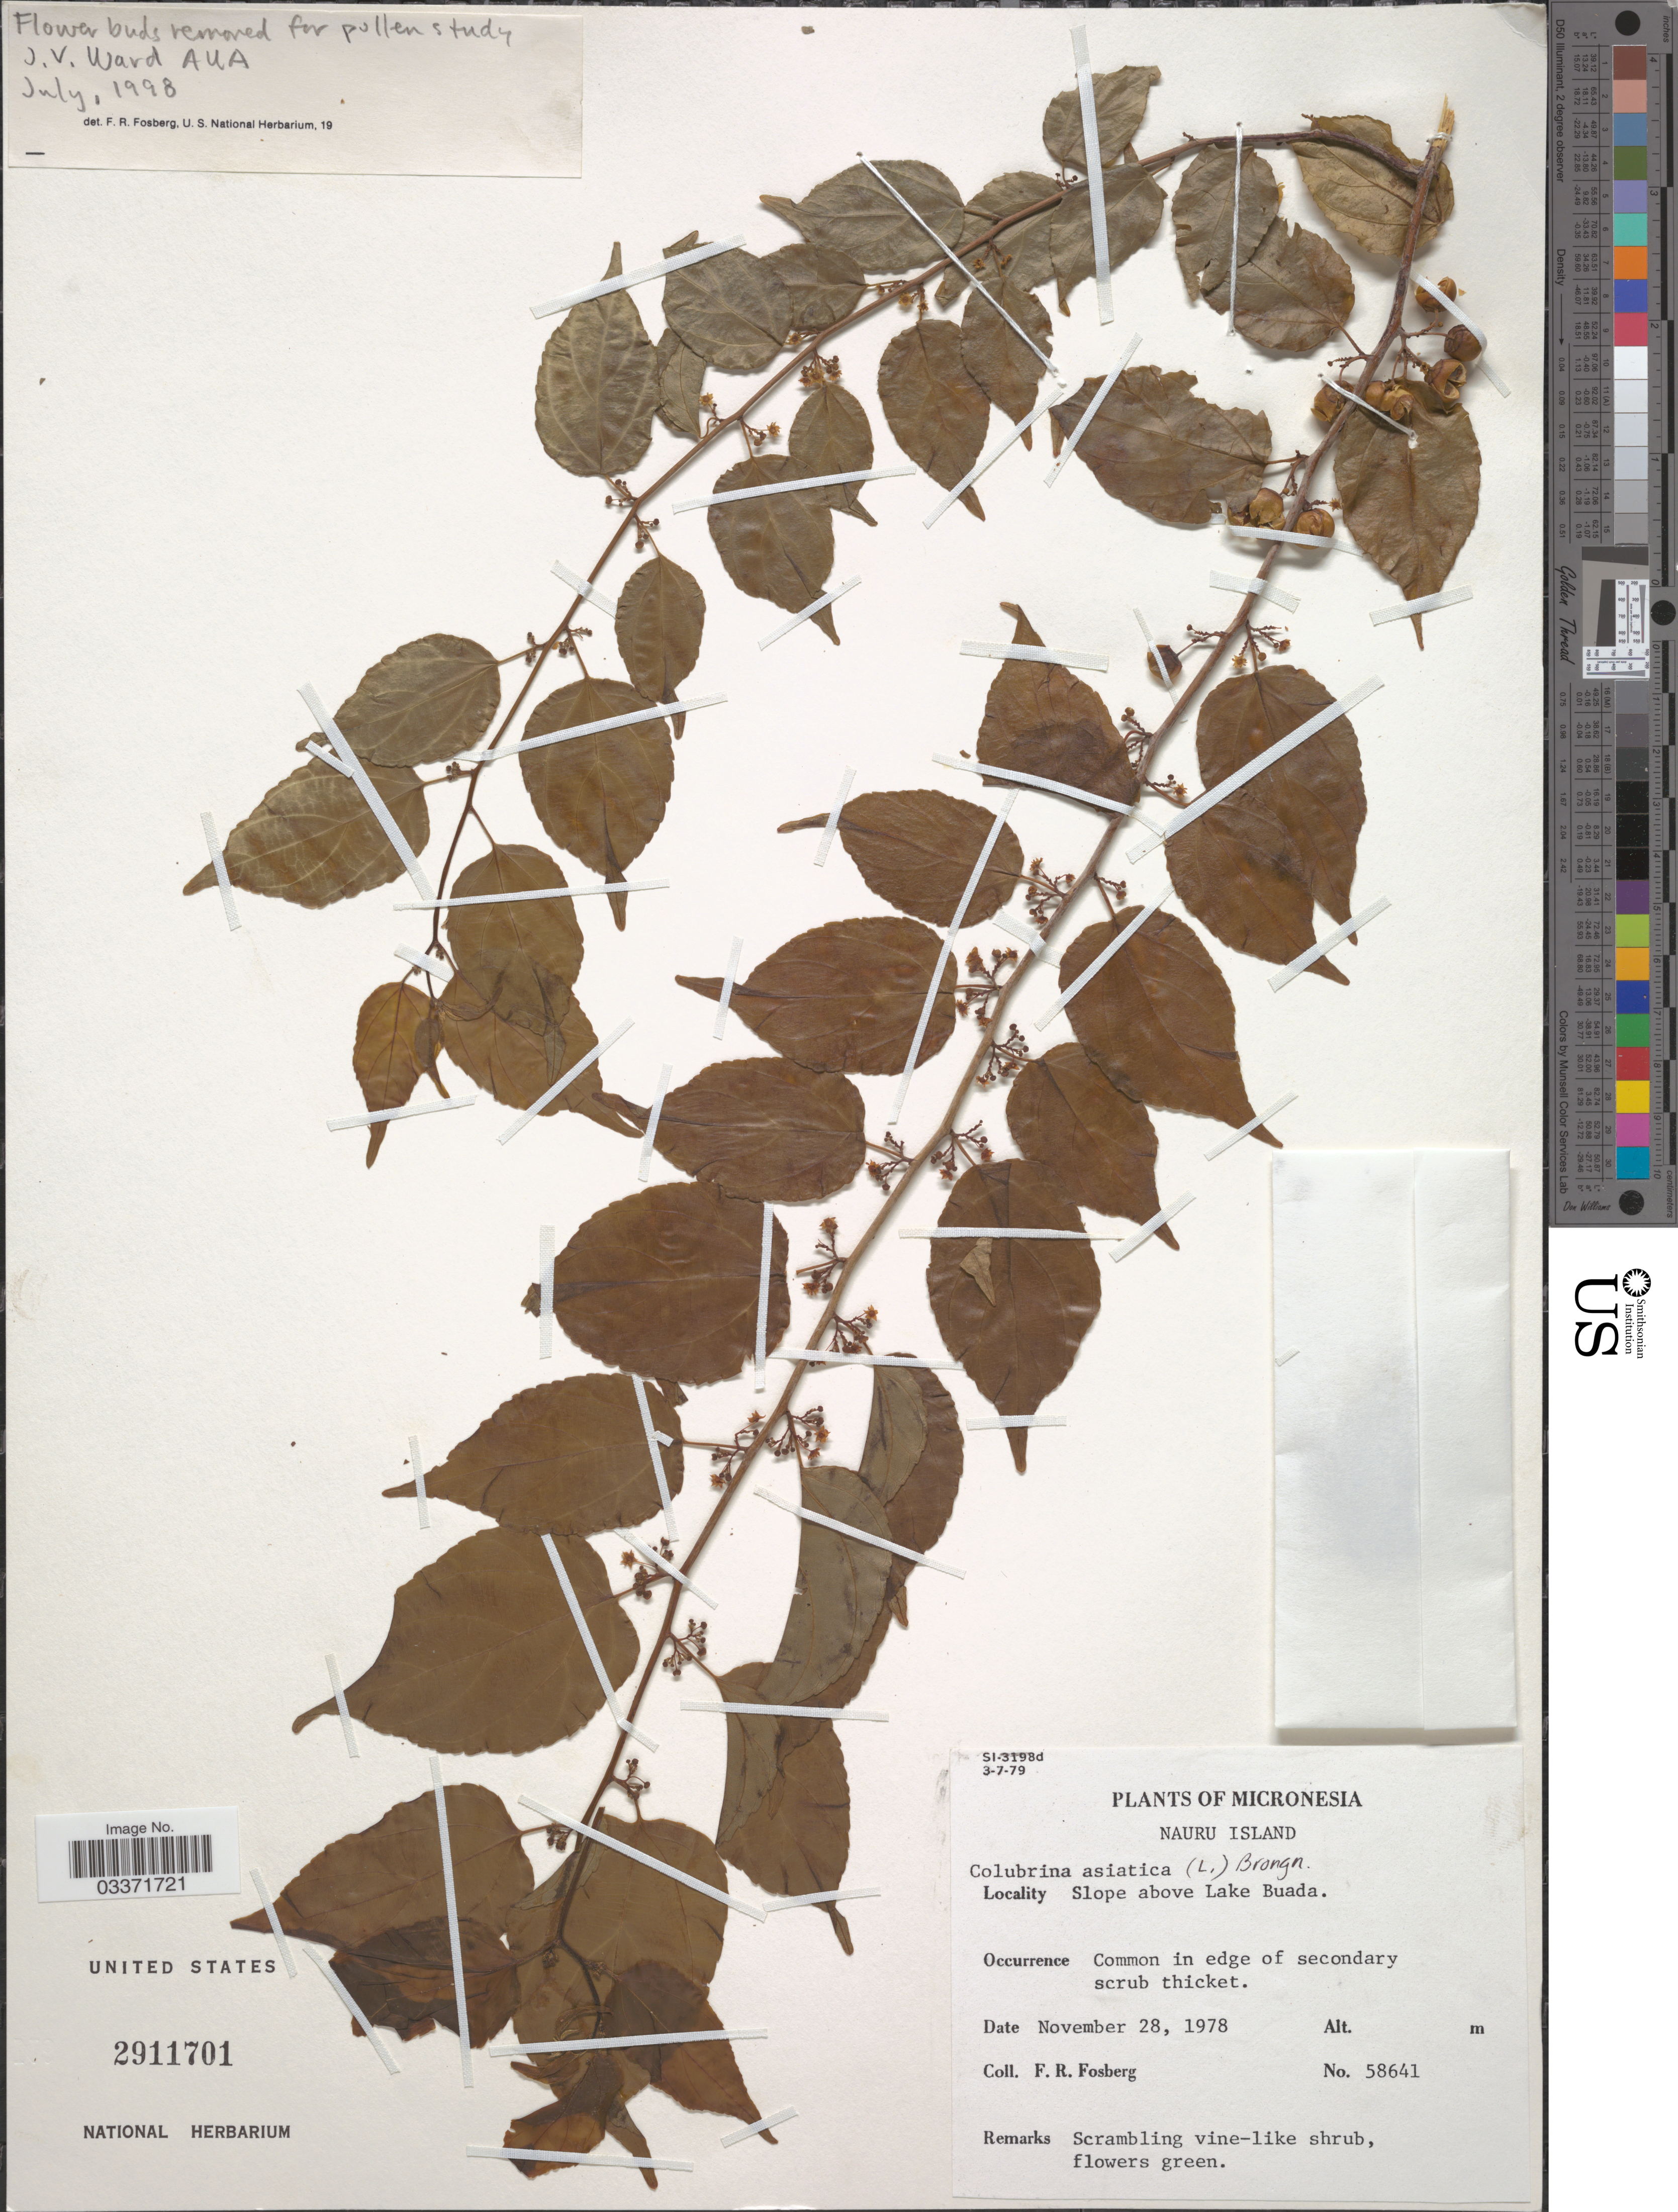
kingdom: Plantae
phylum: Tracheophyta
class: Magnoliopsida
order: Rosales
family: Rhamnaceae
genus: Colubrina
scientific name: Colubrina asiatica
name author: (L.) Brongn.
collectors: F. R. Fosberg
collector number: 58641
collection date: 1978-11-28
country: Nauru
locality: Micronesia, Nauru Island, Slope above Lake Buada.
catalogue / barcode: US 2911701